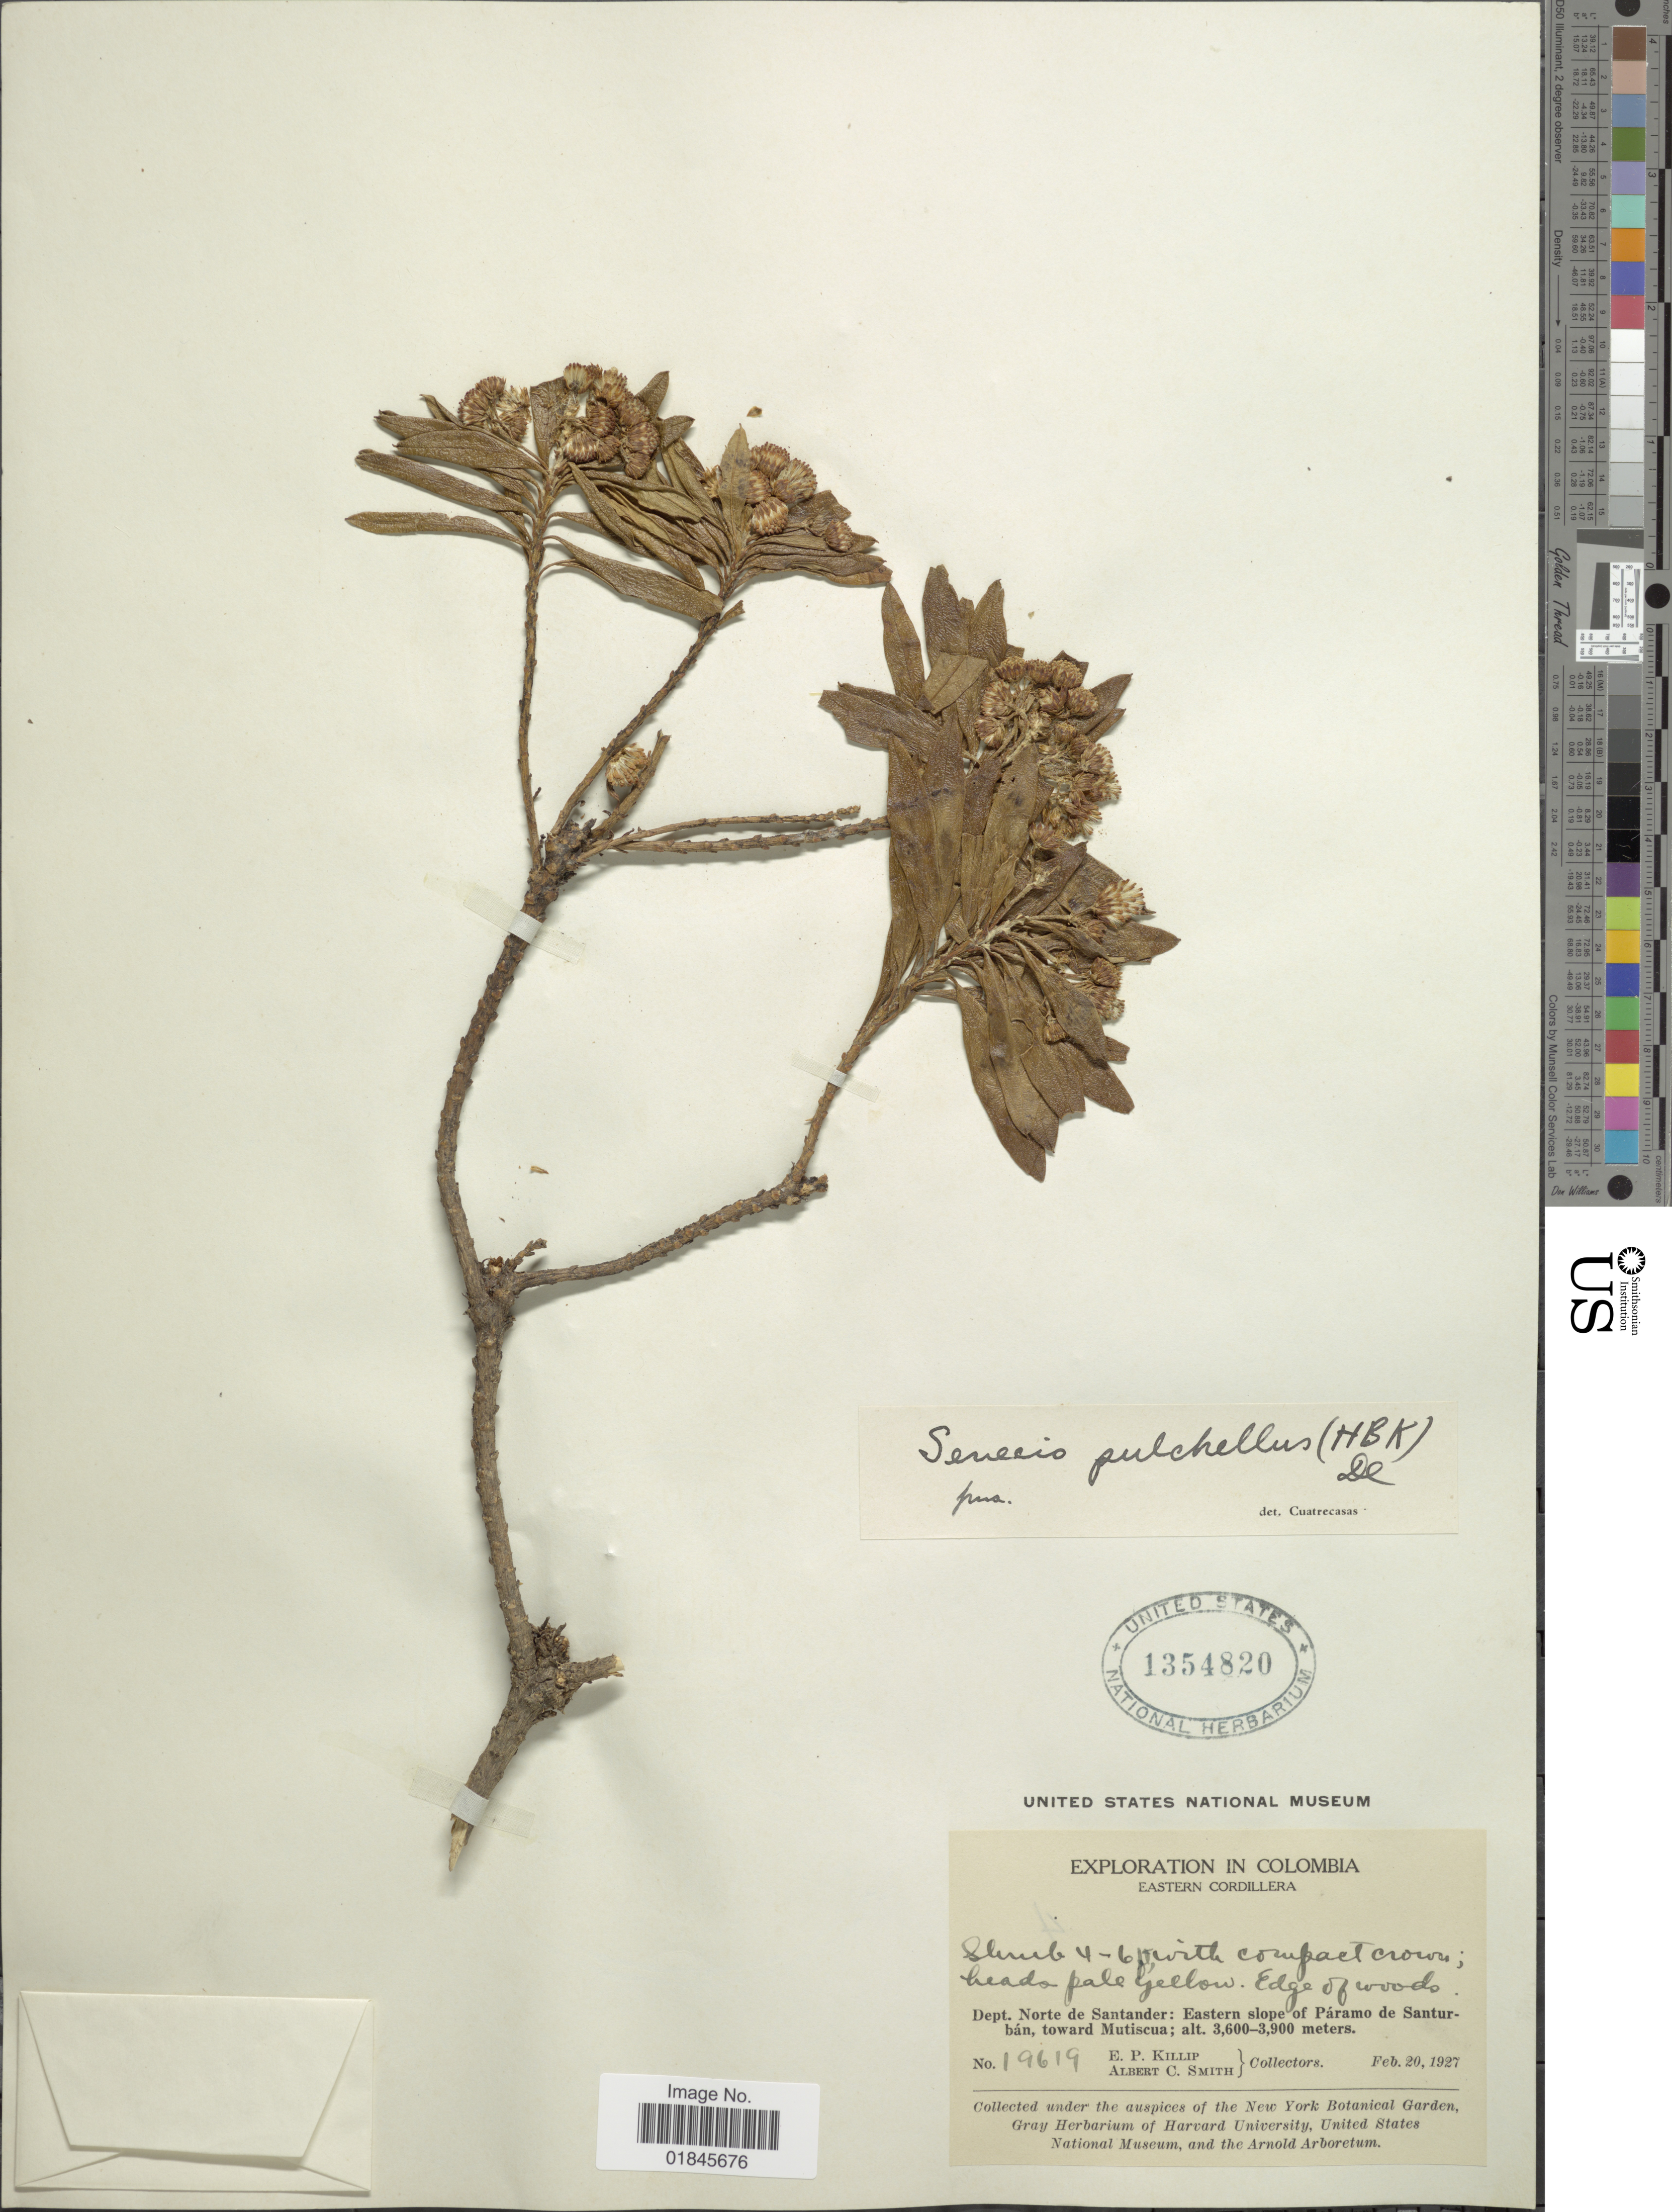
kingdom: Plantae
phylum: Tracheophyta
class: Magnoliopsida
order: Asterales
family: Asteraceae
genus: Pentacalia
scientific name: Pentacalia pulchella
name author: (Kunth) Cuatrec.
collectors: E. P. Killip & A. C. Smith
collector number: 19619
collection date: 1927-02-20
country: Colombia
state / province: Norte de Santander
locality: Eastern Cordillera. Dept. Norte de Santander: Eastern slope of Páramo de Santurbán, toward Mutiscua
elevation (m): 3600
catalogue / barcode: US 1354820